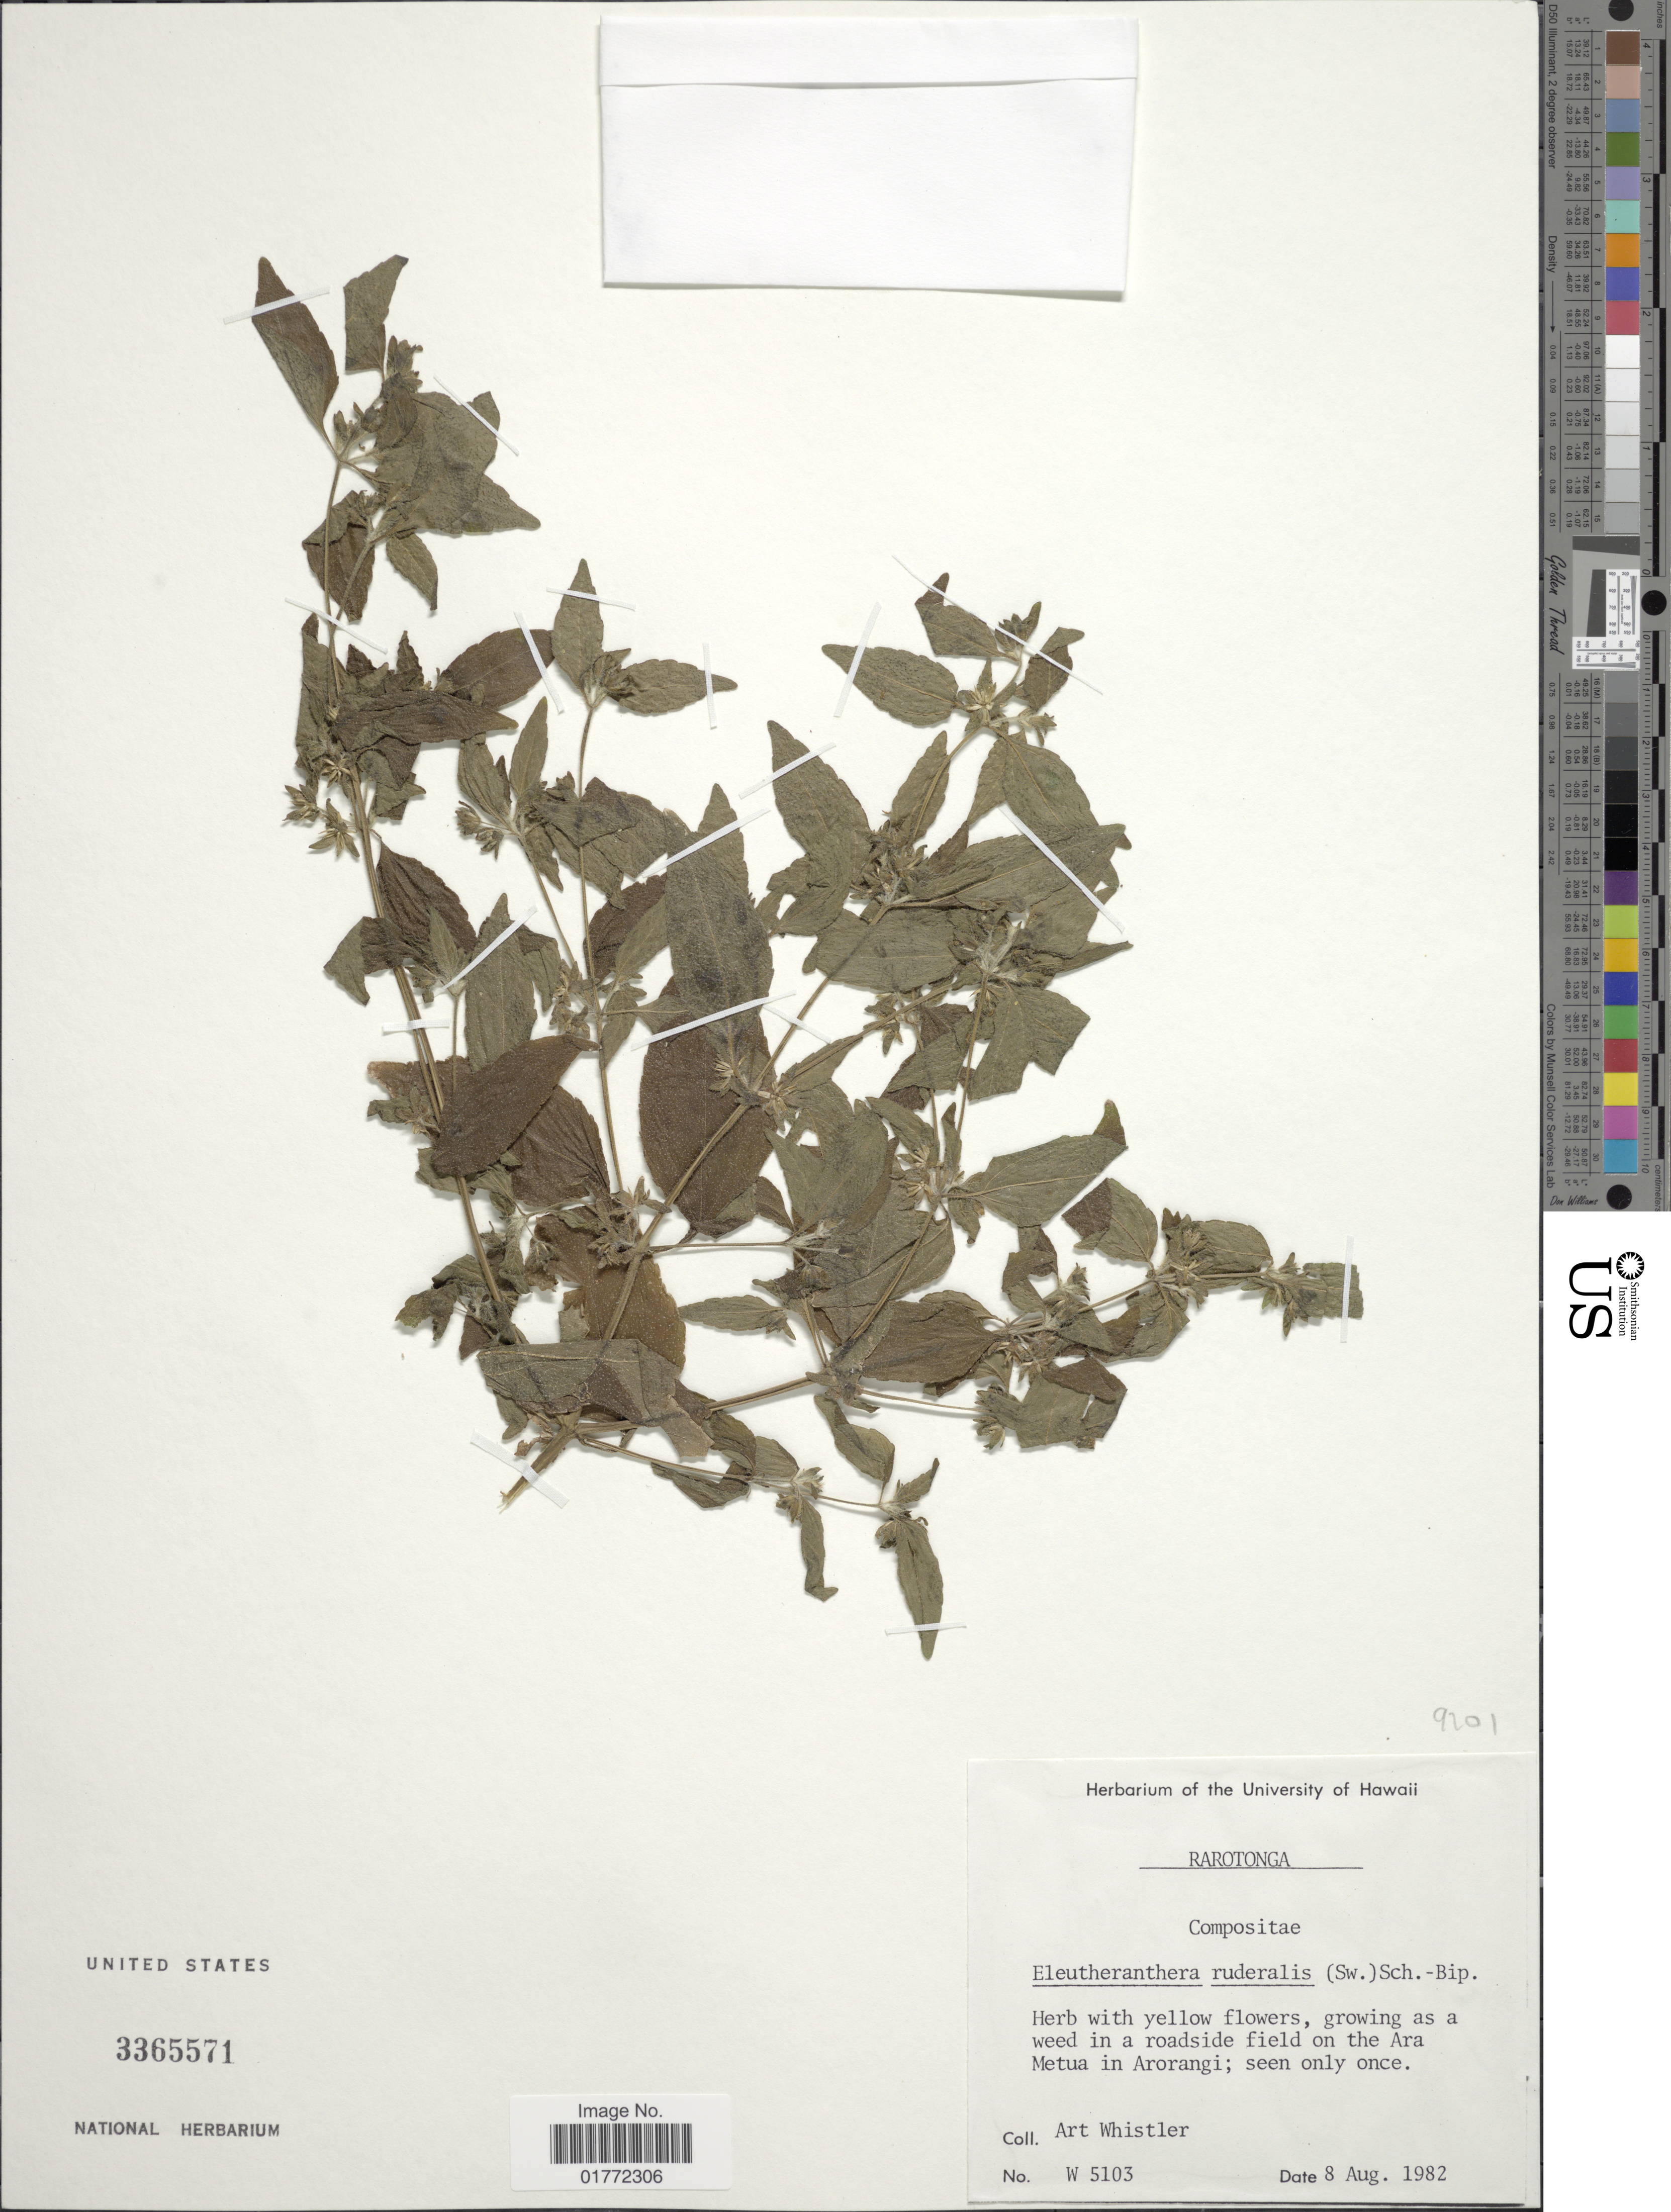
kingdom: Plantae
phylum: Tracheophyta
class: Magnoliopsida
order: Asterales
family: Asteraceae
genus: Eleutheranthera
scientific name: Eleutheranthera ruderalis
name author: (Sw.) Sch. Bip.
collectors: A. Whistler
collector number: W5103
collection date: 1982-08-08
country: Cook Islands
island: Rarotonga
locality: Rarotonga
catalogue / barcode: US 3365571